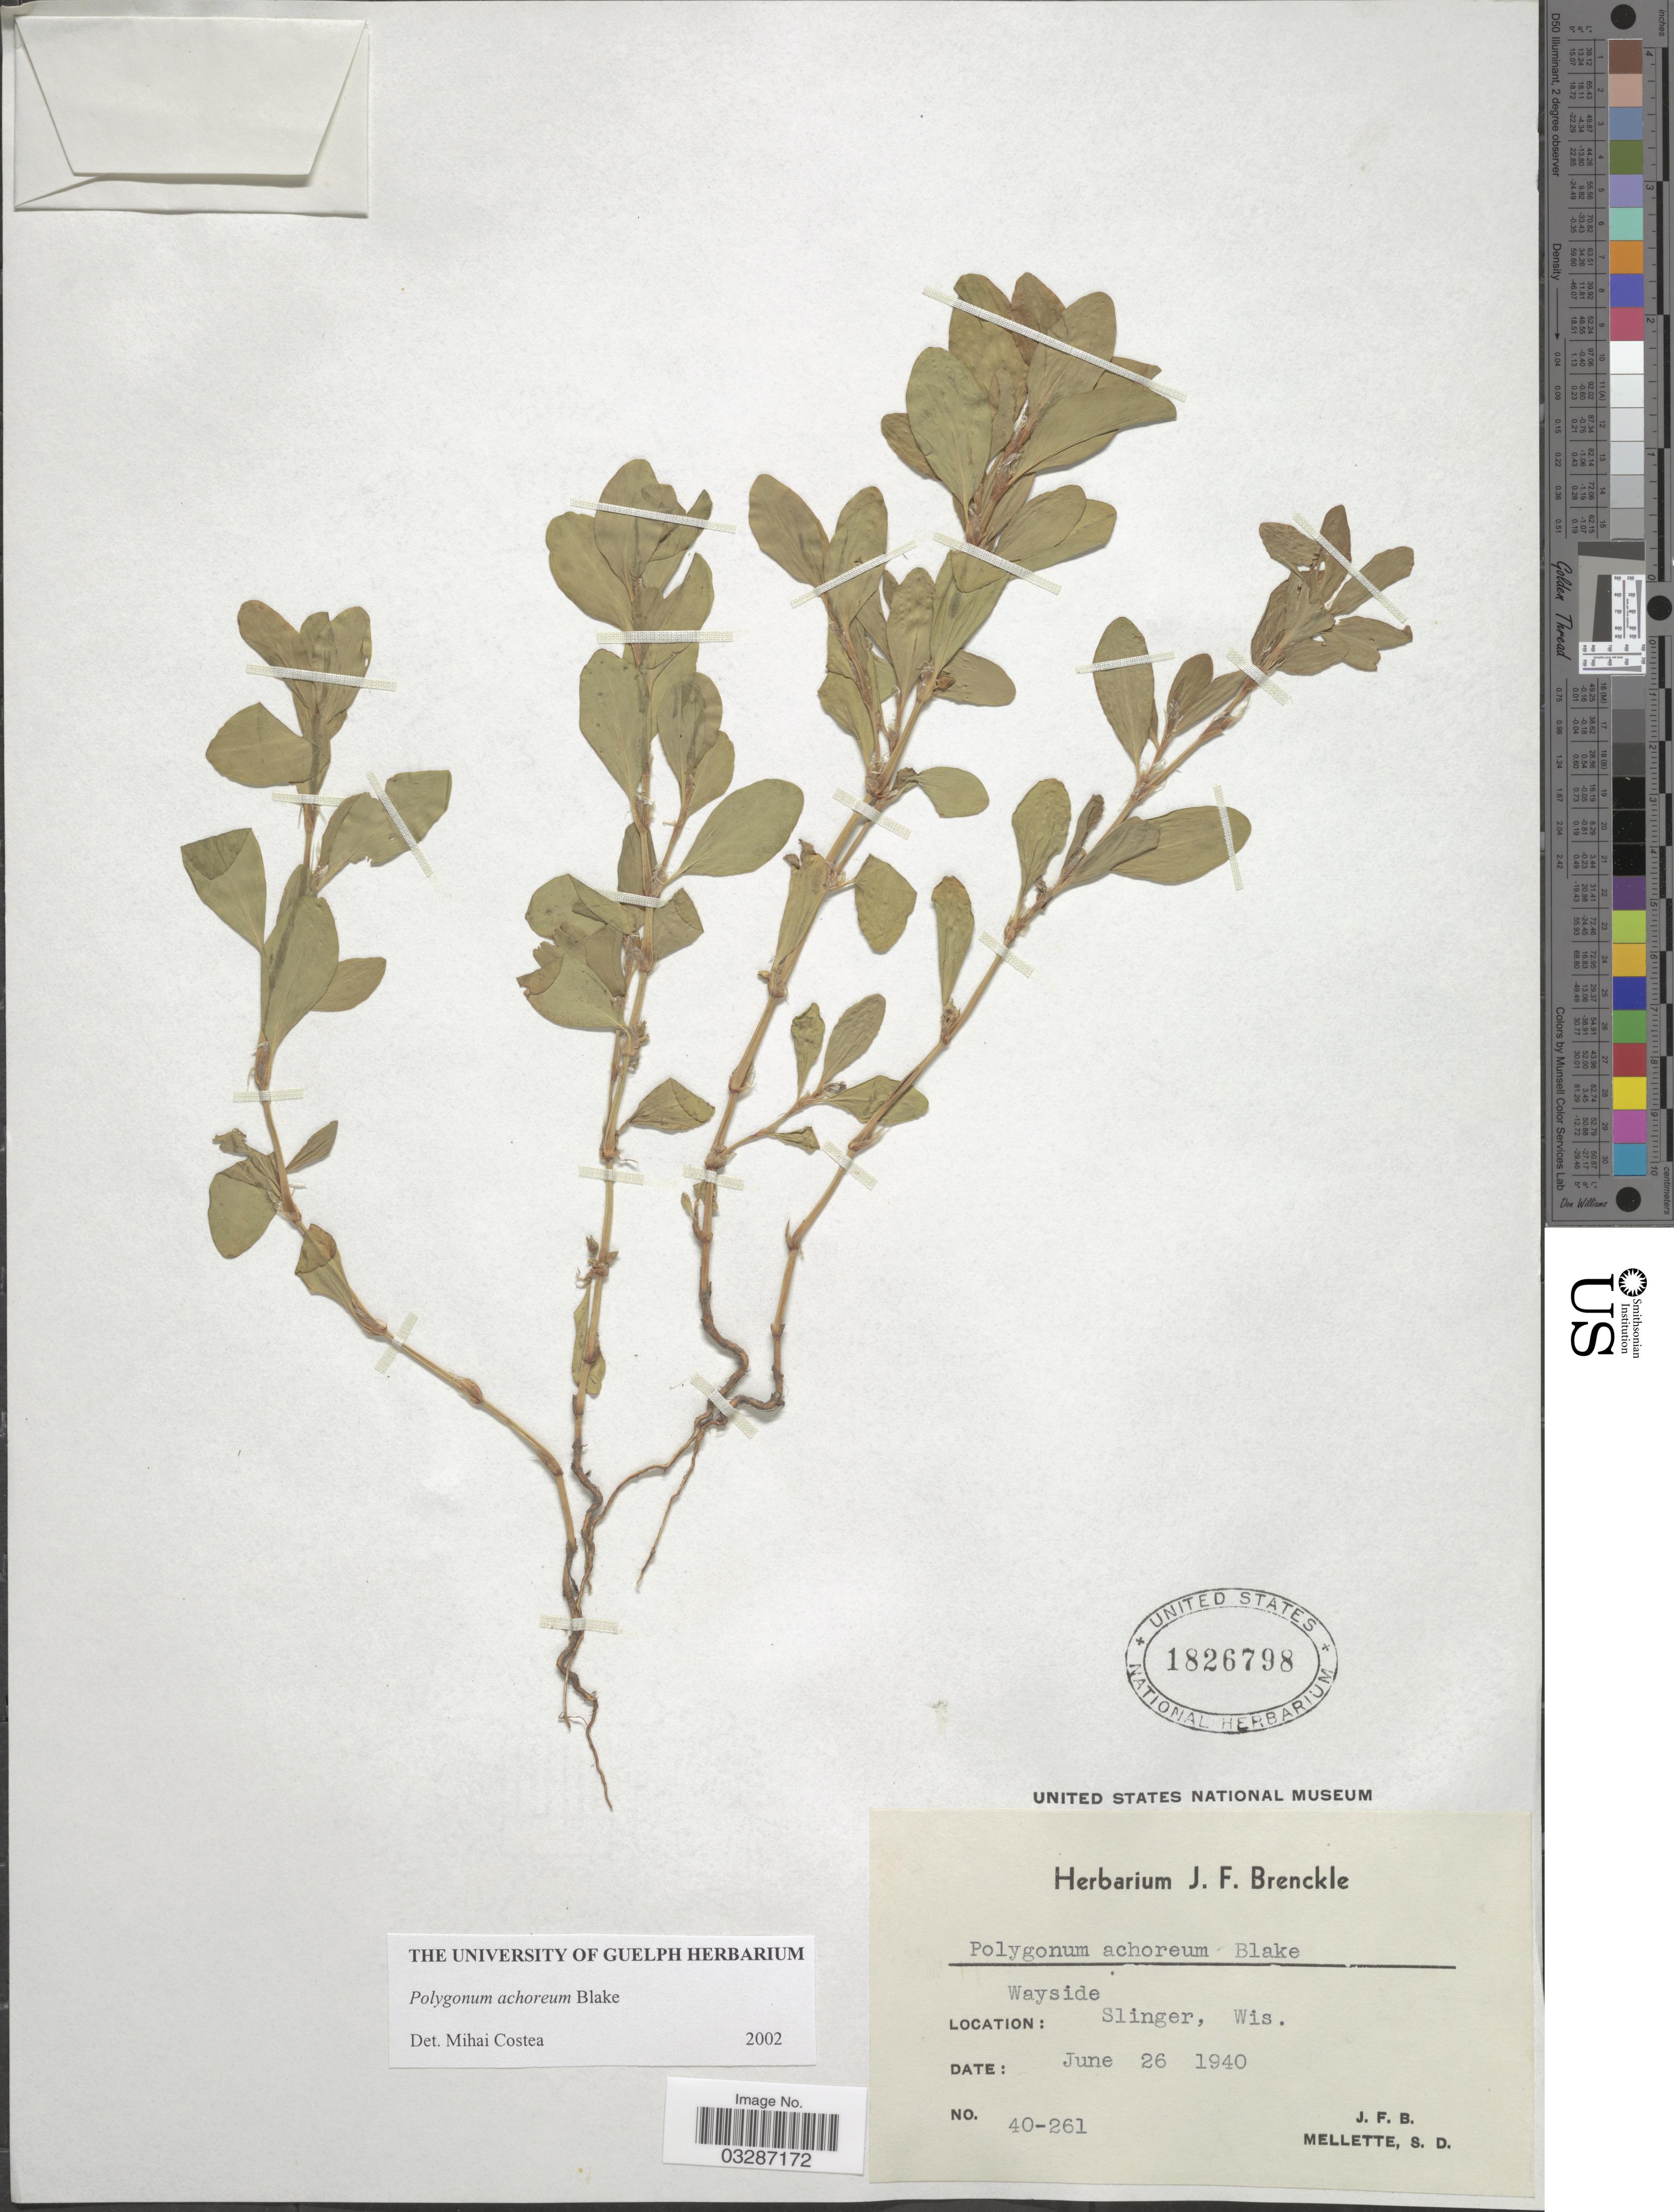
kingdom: Plantae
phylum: Tracheophyta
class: Magnoliopsida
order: Caryophyllales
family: Polygonaceae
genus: Polygonum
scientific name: Polygonum achoreum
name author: S.F. Blake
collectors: J. Brenckle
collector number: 40-261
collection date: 1940-06-26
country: United States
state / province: Wisconsin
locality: Wayside Slinger.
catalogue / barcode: US 1826798